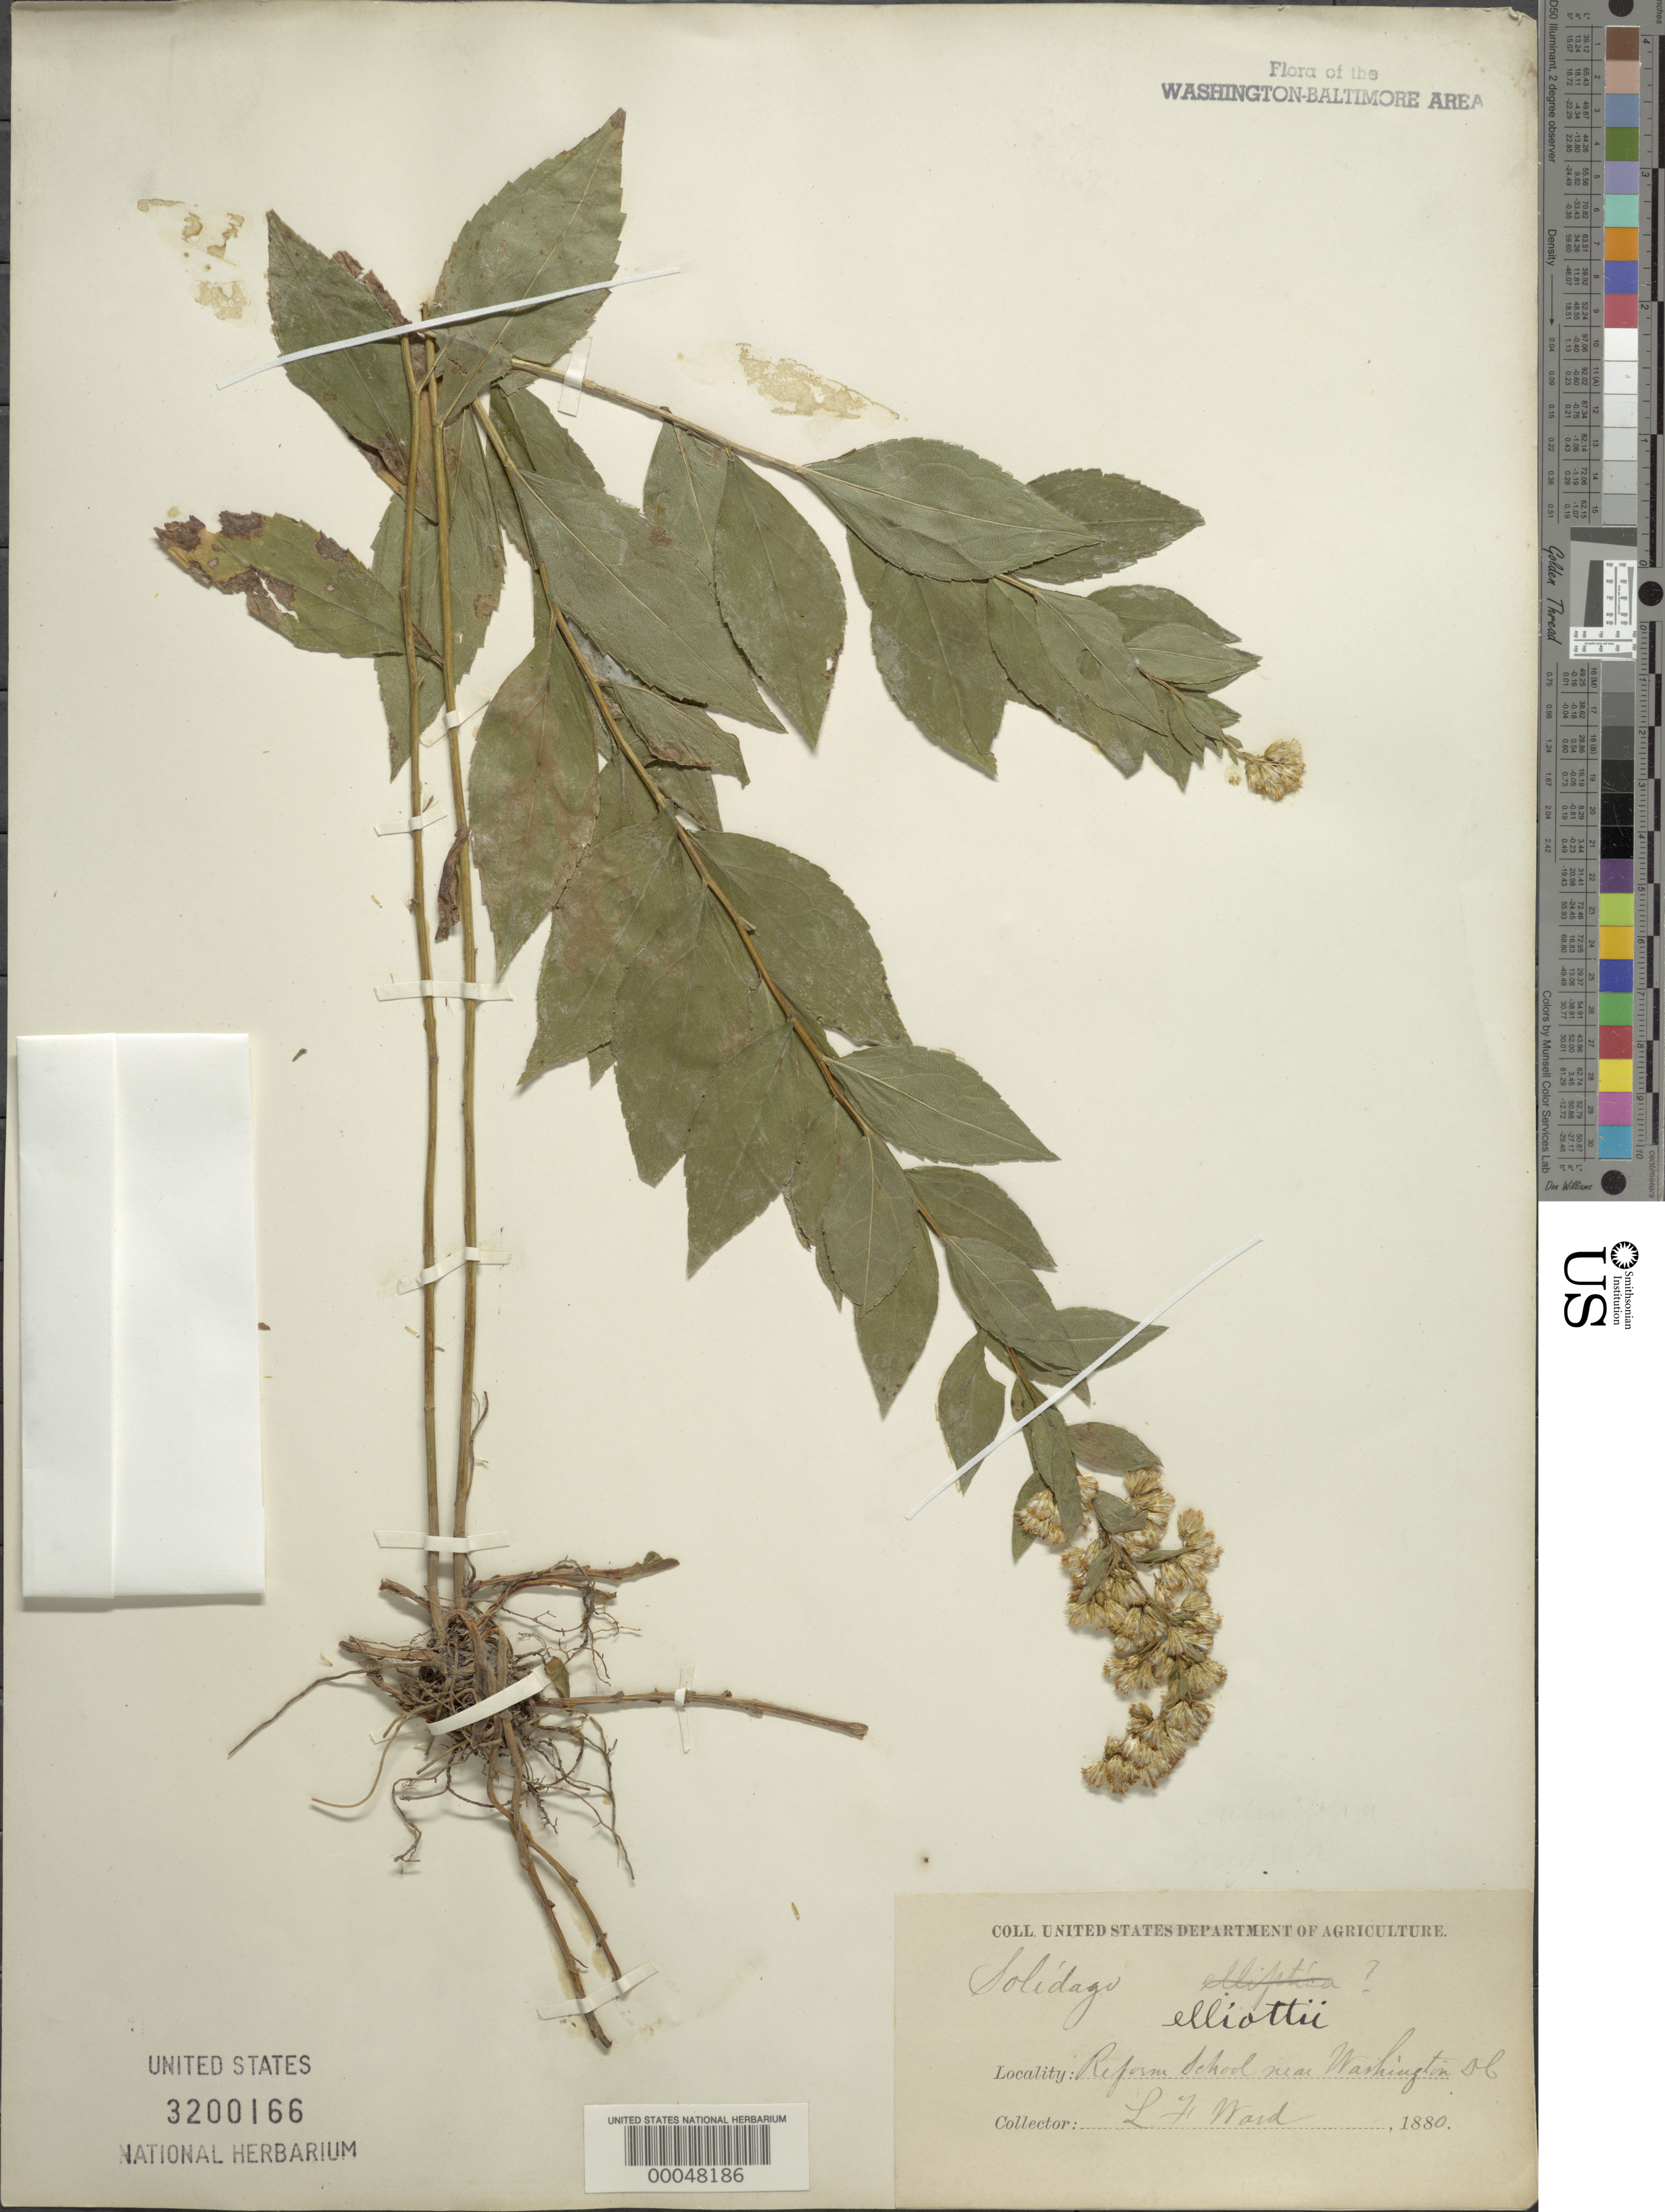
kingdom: Plantae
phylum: Tracheophyta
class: Magnoliopsida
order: Asterales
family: Asteraceae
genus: Solidago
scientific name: Solidago latissimifolia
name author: Mill.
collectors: L. F. Ward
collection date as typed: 1880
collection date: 1880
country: United States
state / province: District of Columbia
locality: Reform School near Washington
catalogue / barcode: US 3200166